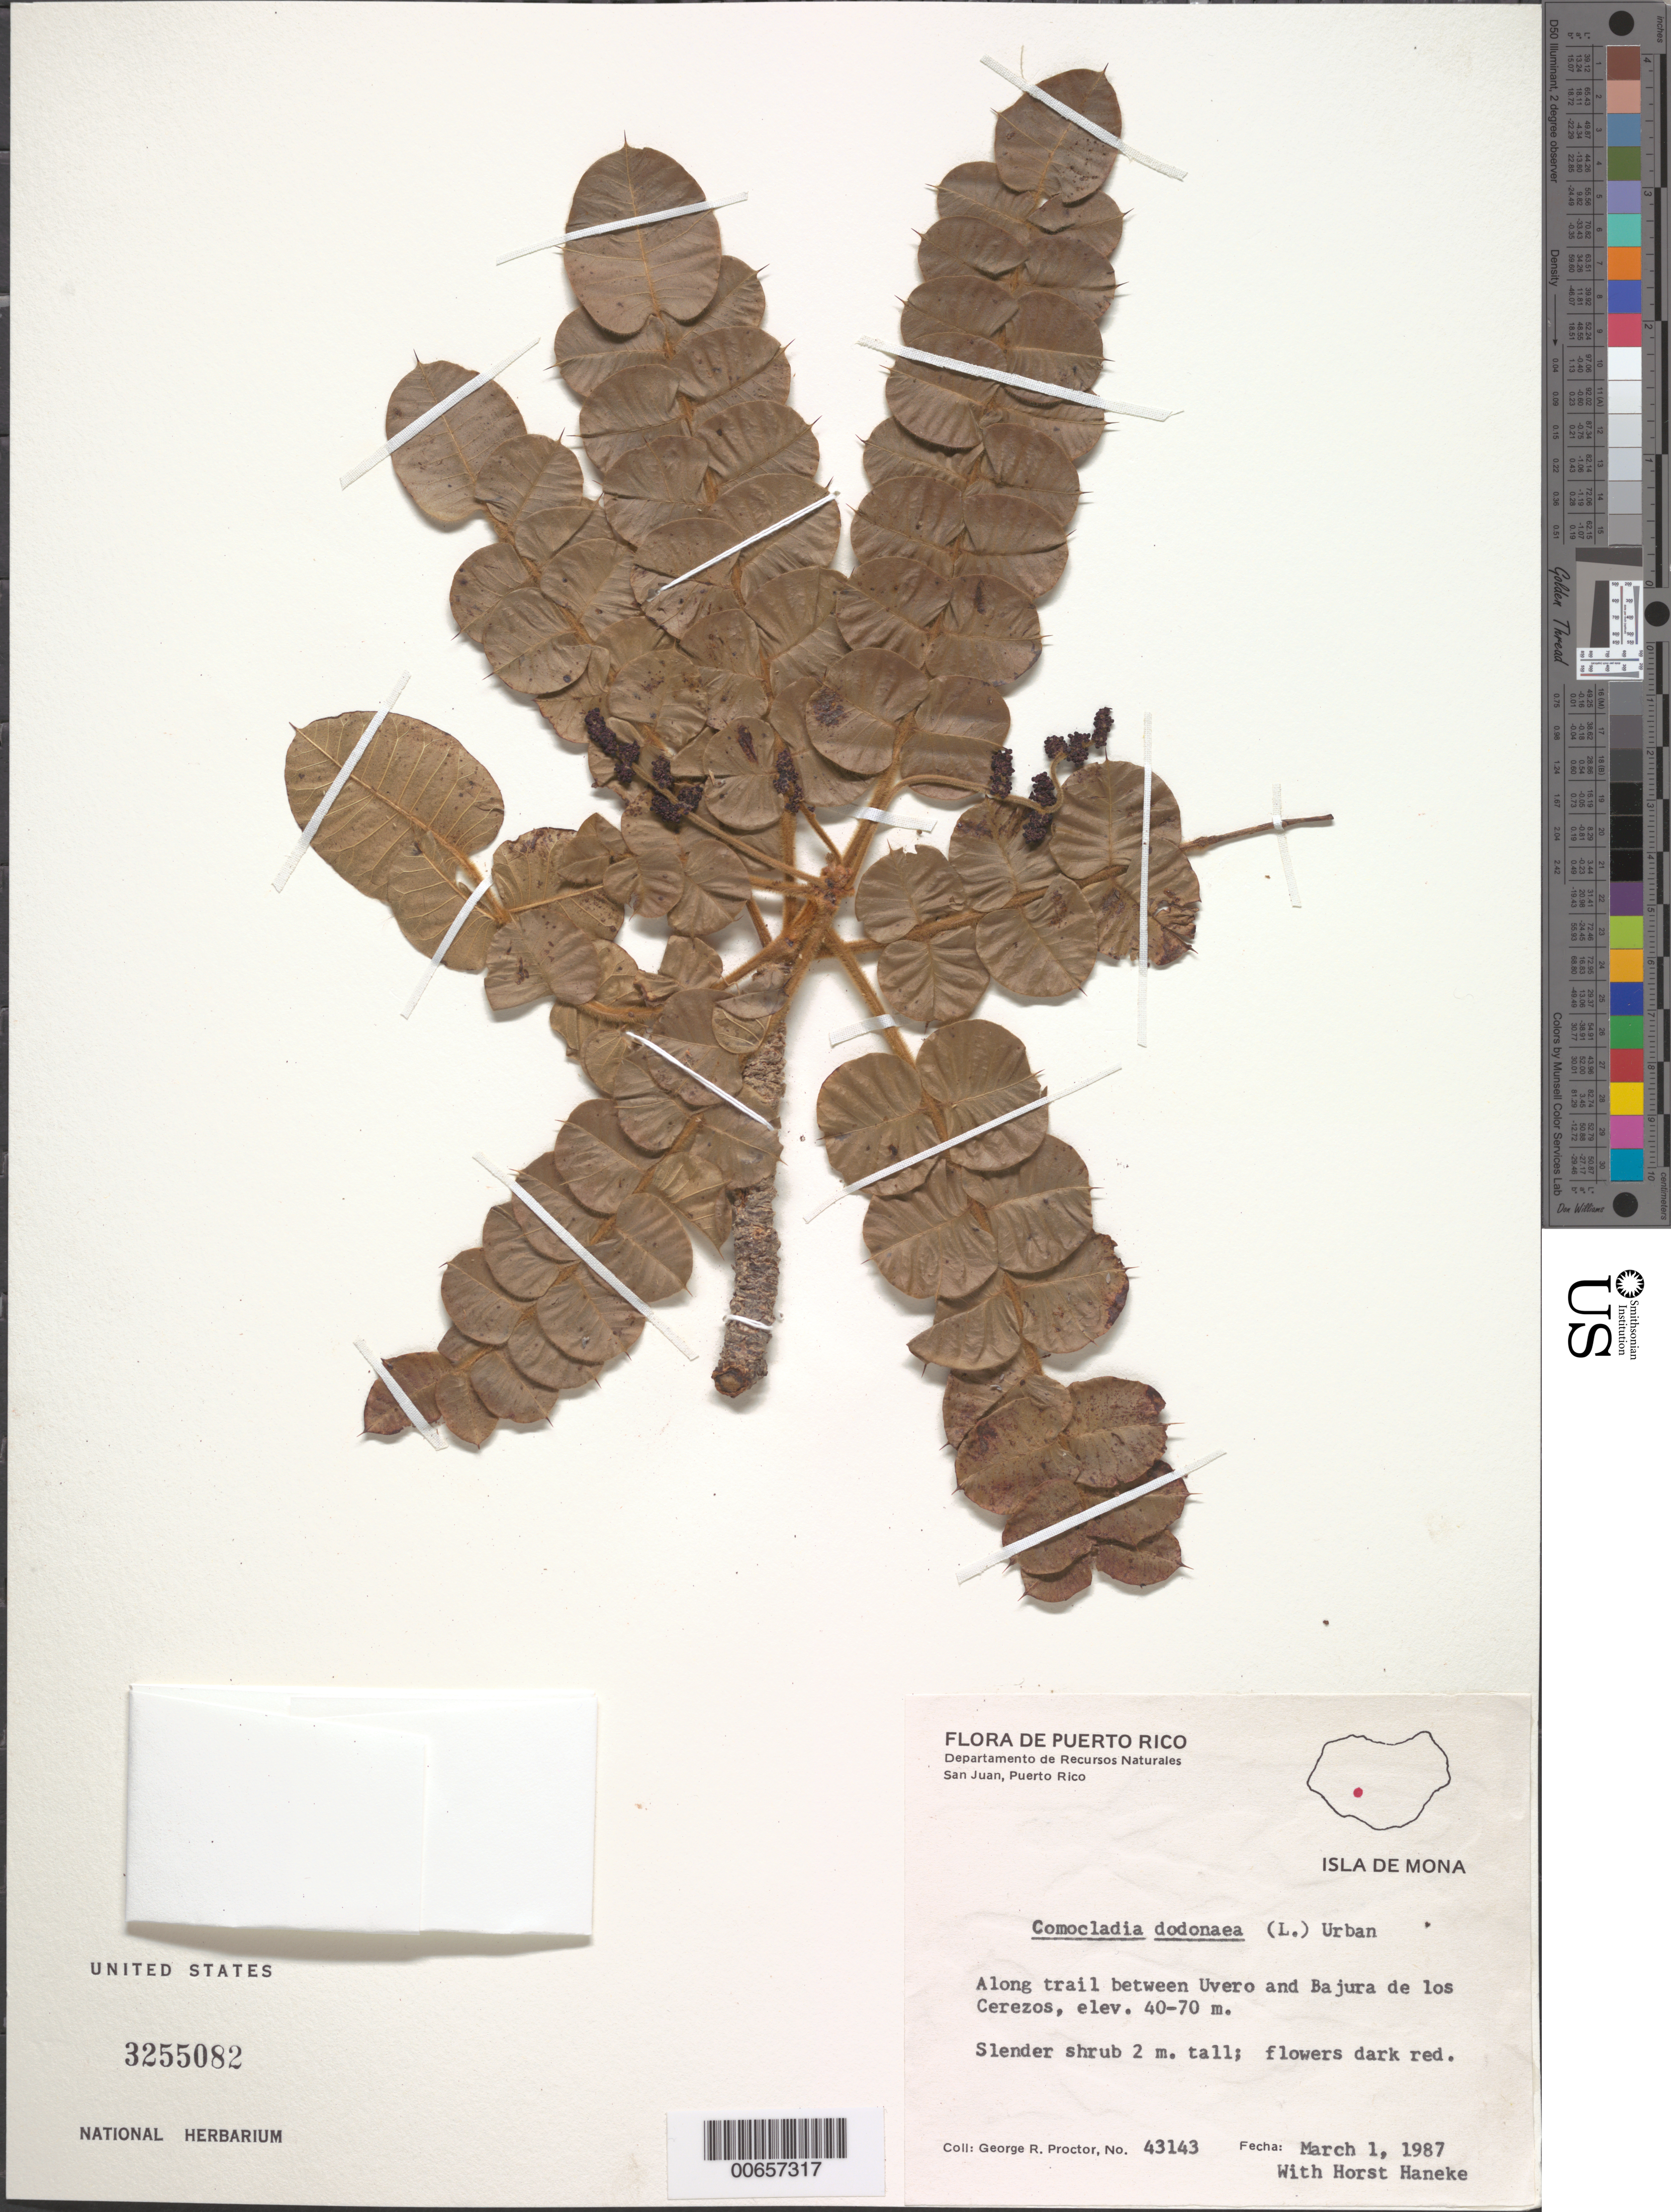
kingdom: Plantae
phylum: Tracheophyta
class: Magnoliopsida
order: Sapindales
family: Anacardiaceae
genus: Comocladia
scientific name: Comocladia dodonaea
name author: (L.) Urb.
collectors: G. R. Proctor & H. Haneke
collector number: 43143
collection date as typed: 01 Mar 1987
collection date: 1987-03-01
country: Puerto Rico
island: Mona I.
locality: Uvero and Bajura de los Cerezos, btw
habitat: Along trail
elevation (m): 40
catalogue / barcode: US 3255082